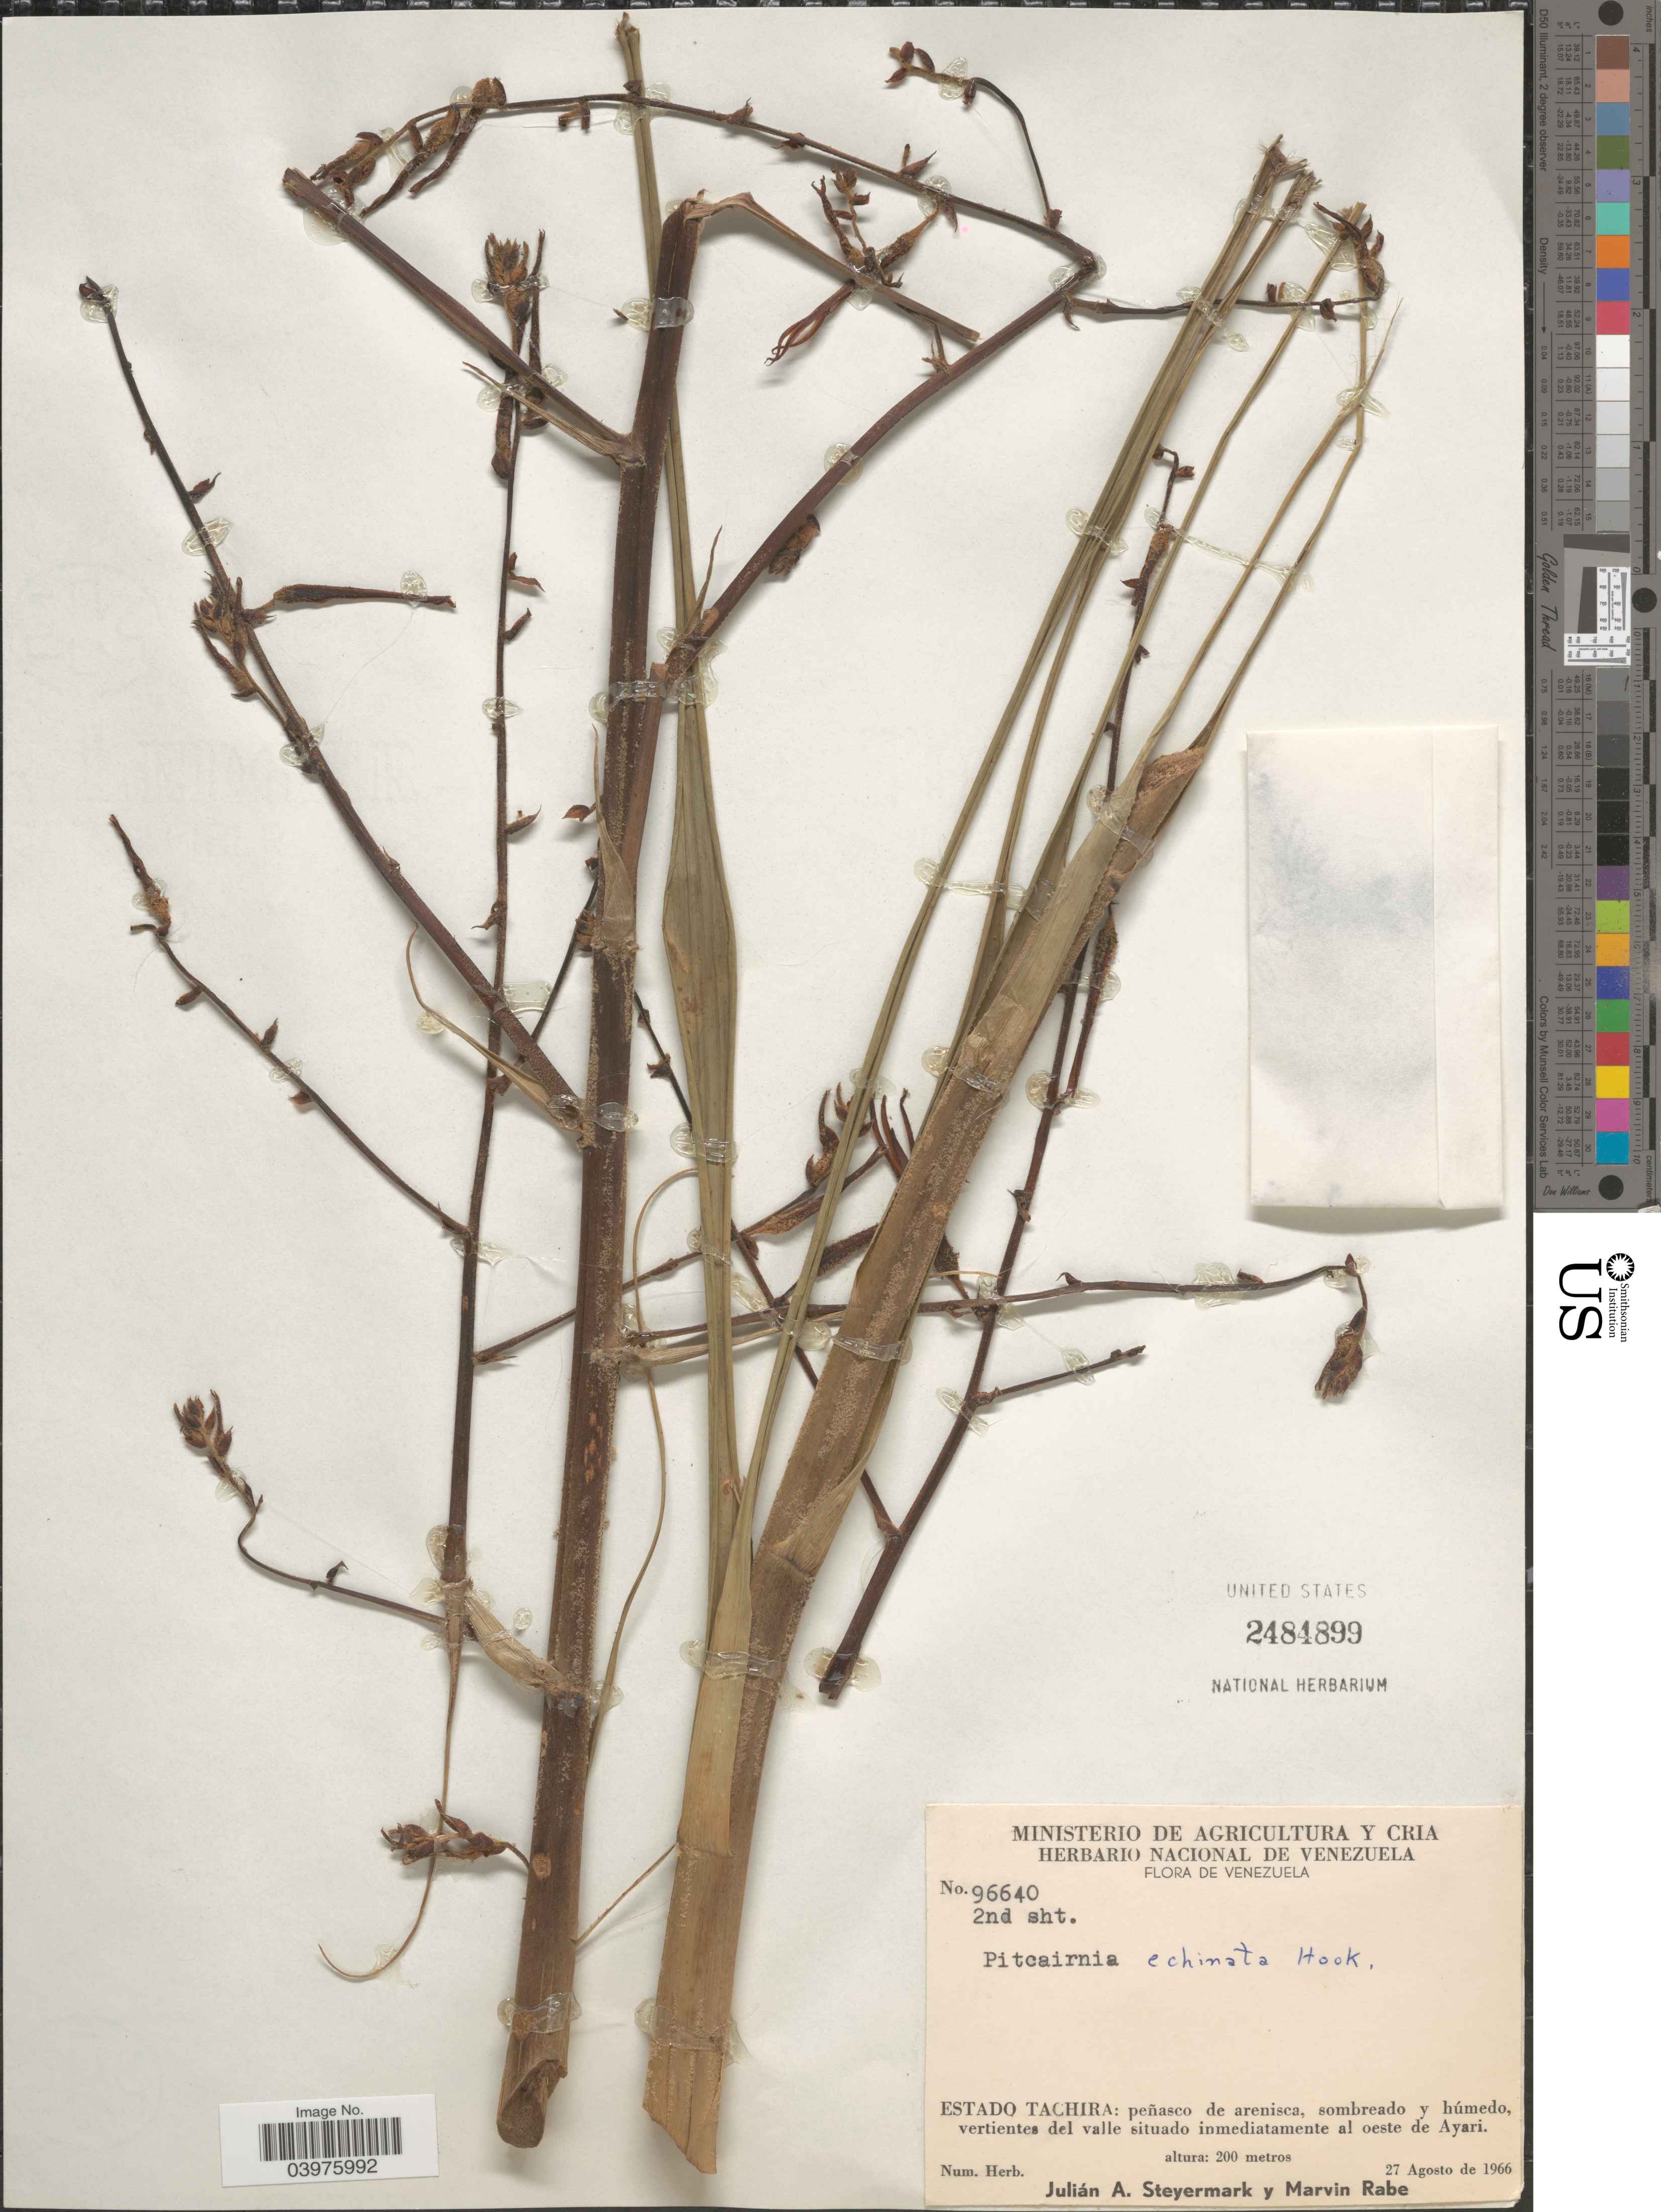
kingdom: Plantae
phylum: Tracheophyta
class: Liliopsida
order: Poales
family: Bromeliaceae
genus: Pitcairnia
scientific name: Pitcairnia echinata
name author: Hook.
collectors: J. Steyermark & M. Rabe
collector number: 96640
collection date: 1966-08-27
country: Venezuela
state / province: Tachira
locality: Peñasco de arenisca, sombreado y húmedo, vertientes del valle situado inmediatamente al oeste de Ayari.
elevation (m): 200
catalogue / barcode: US 2484899